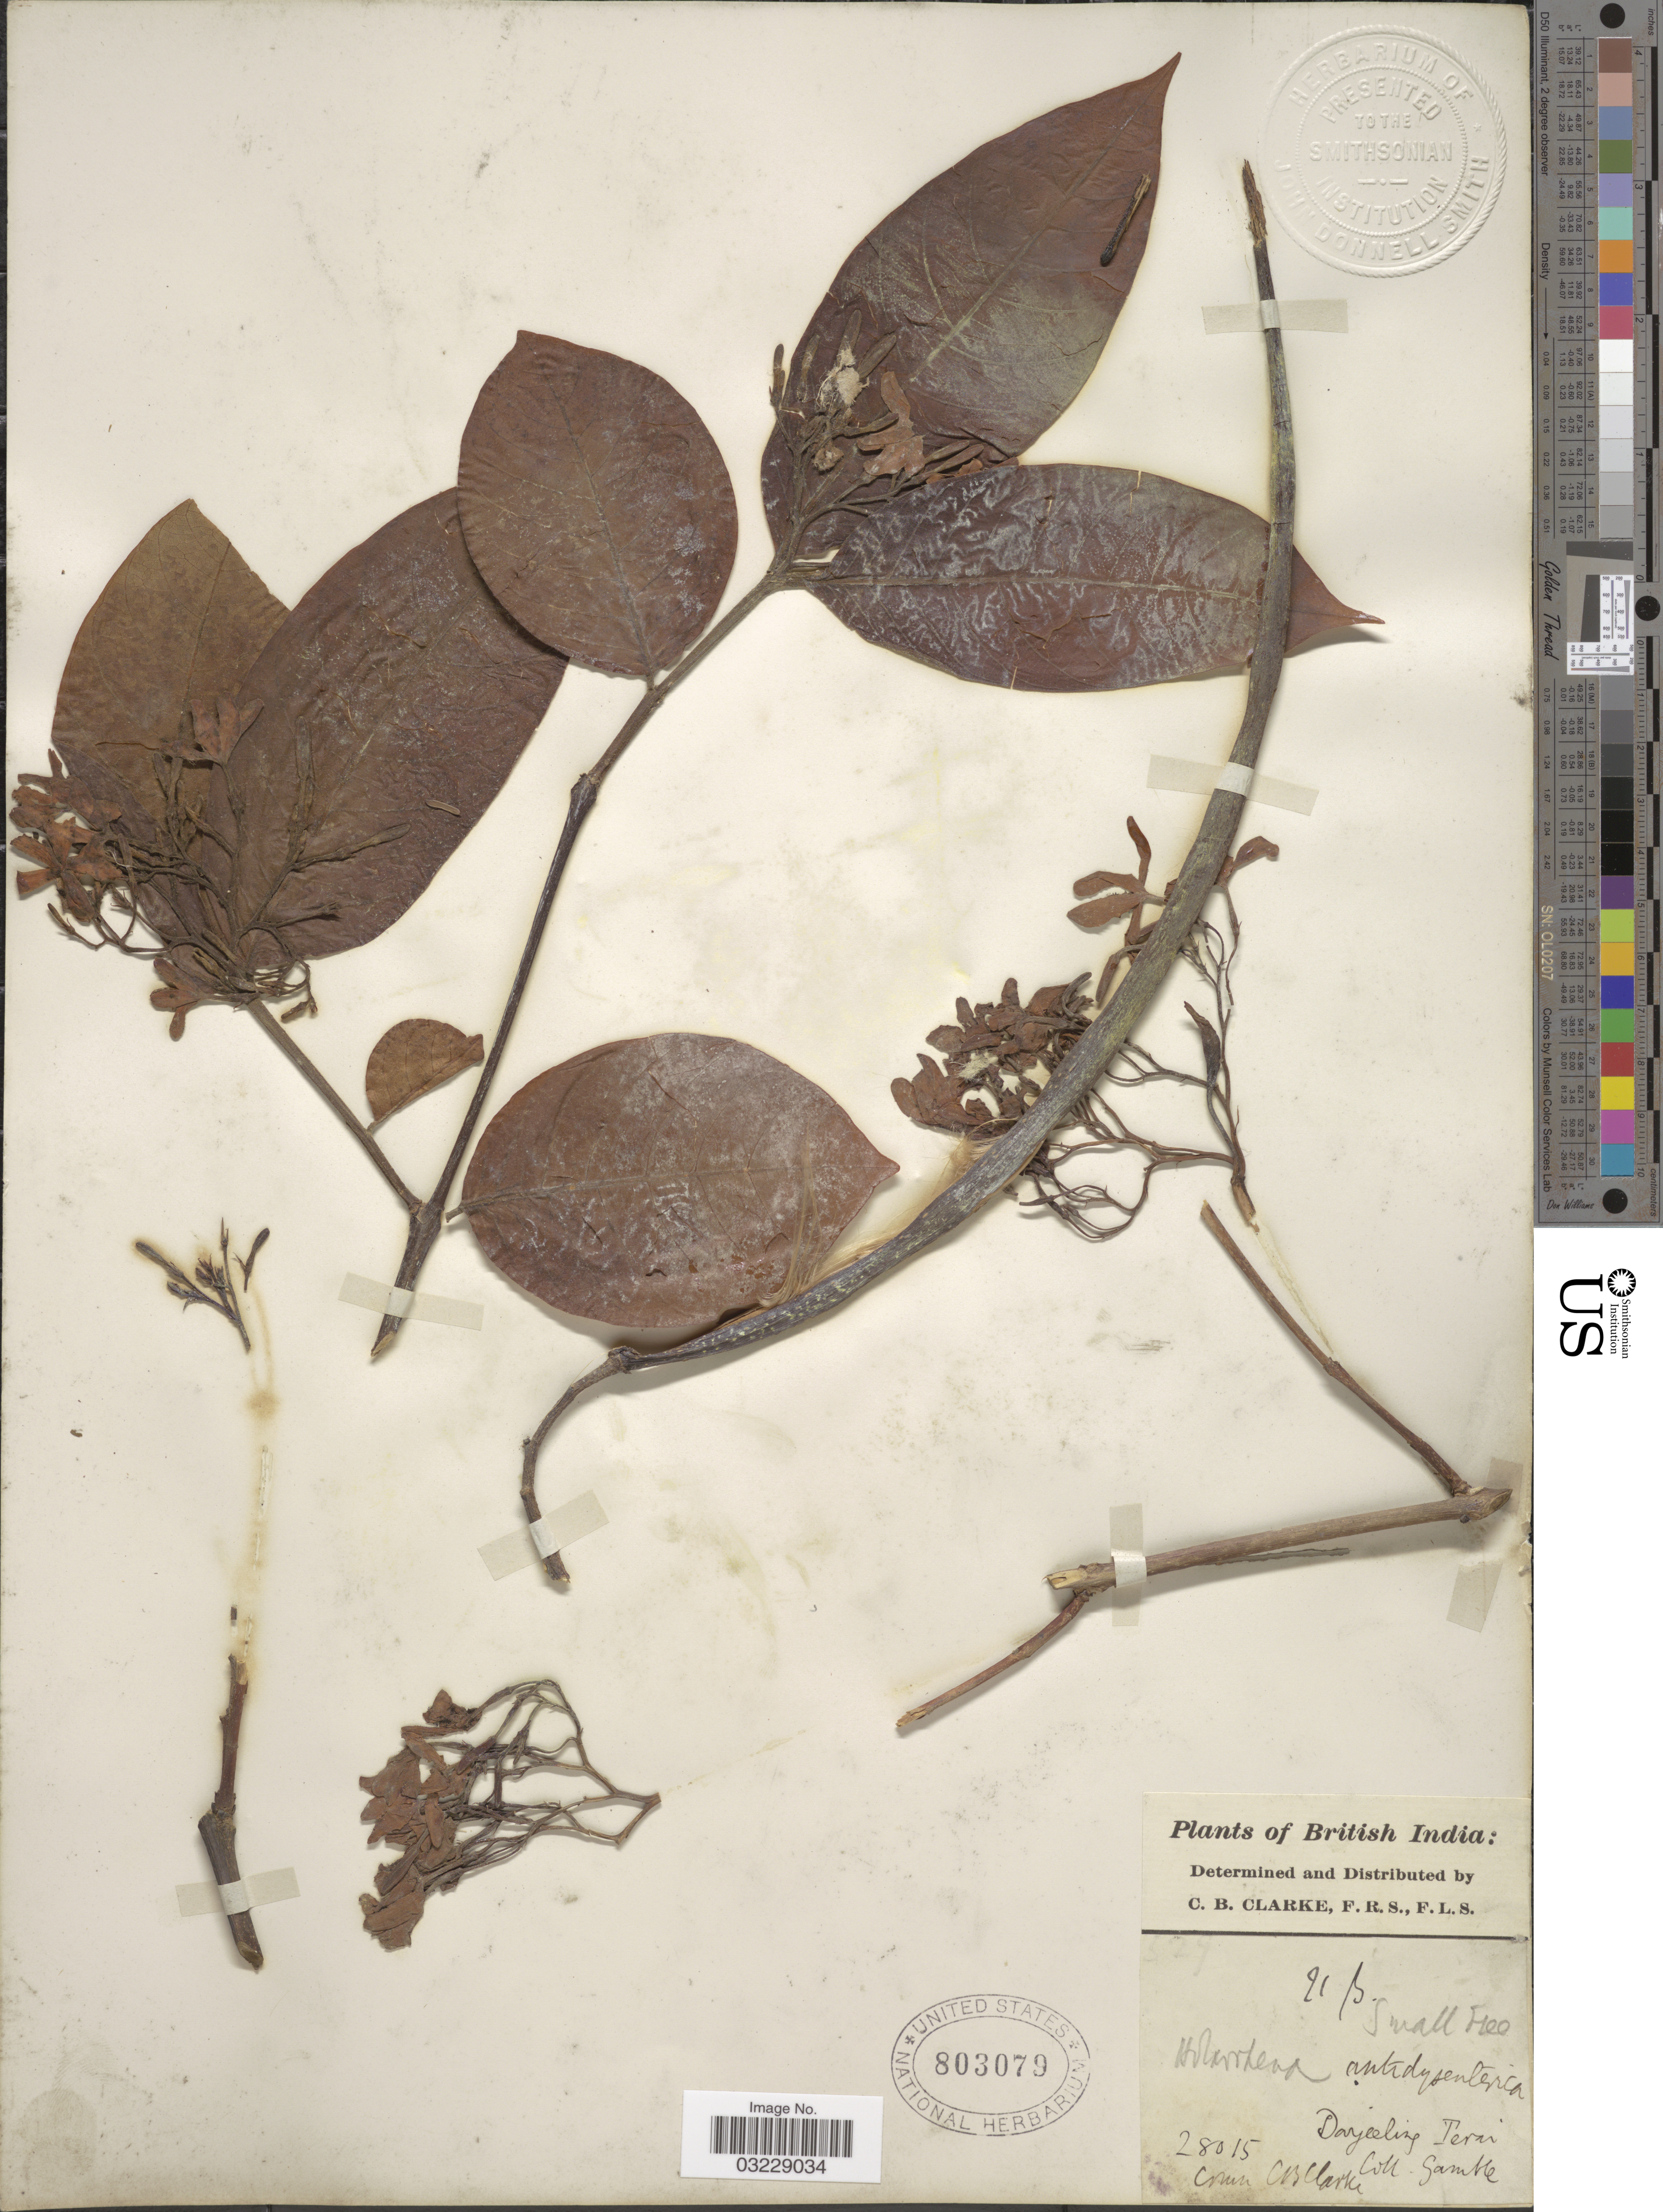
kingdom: Plantae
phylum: Tracheophyta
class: Magnoliopsida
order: Gentianales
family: Apocynaceae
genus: Holarrhena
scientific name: Holarrhena pubescens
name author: (Buch.-Ham.) Wall. ex G. Don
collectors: Gamble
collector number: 28015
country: India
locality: British India. Darjeeling Terai.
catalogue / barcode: US 803079